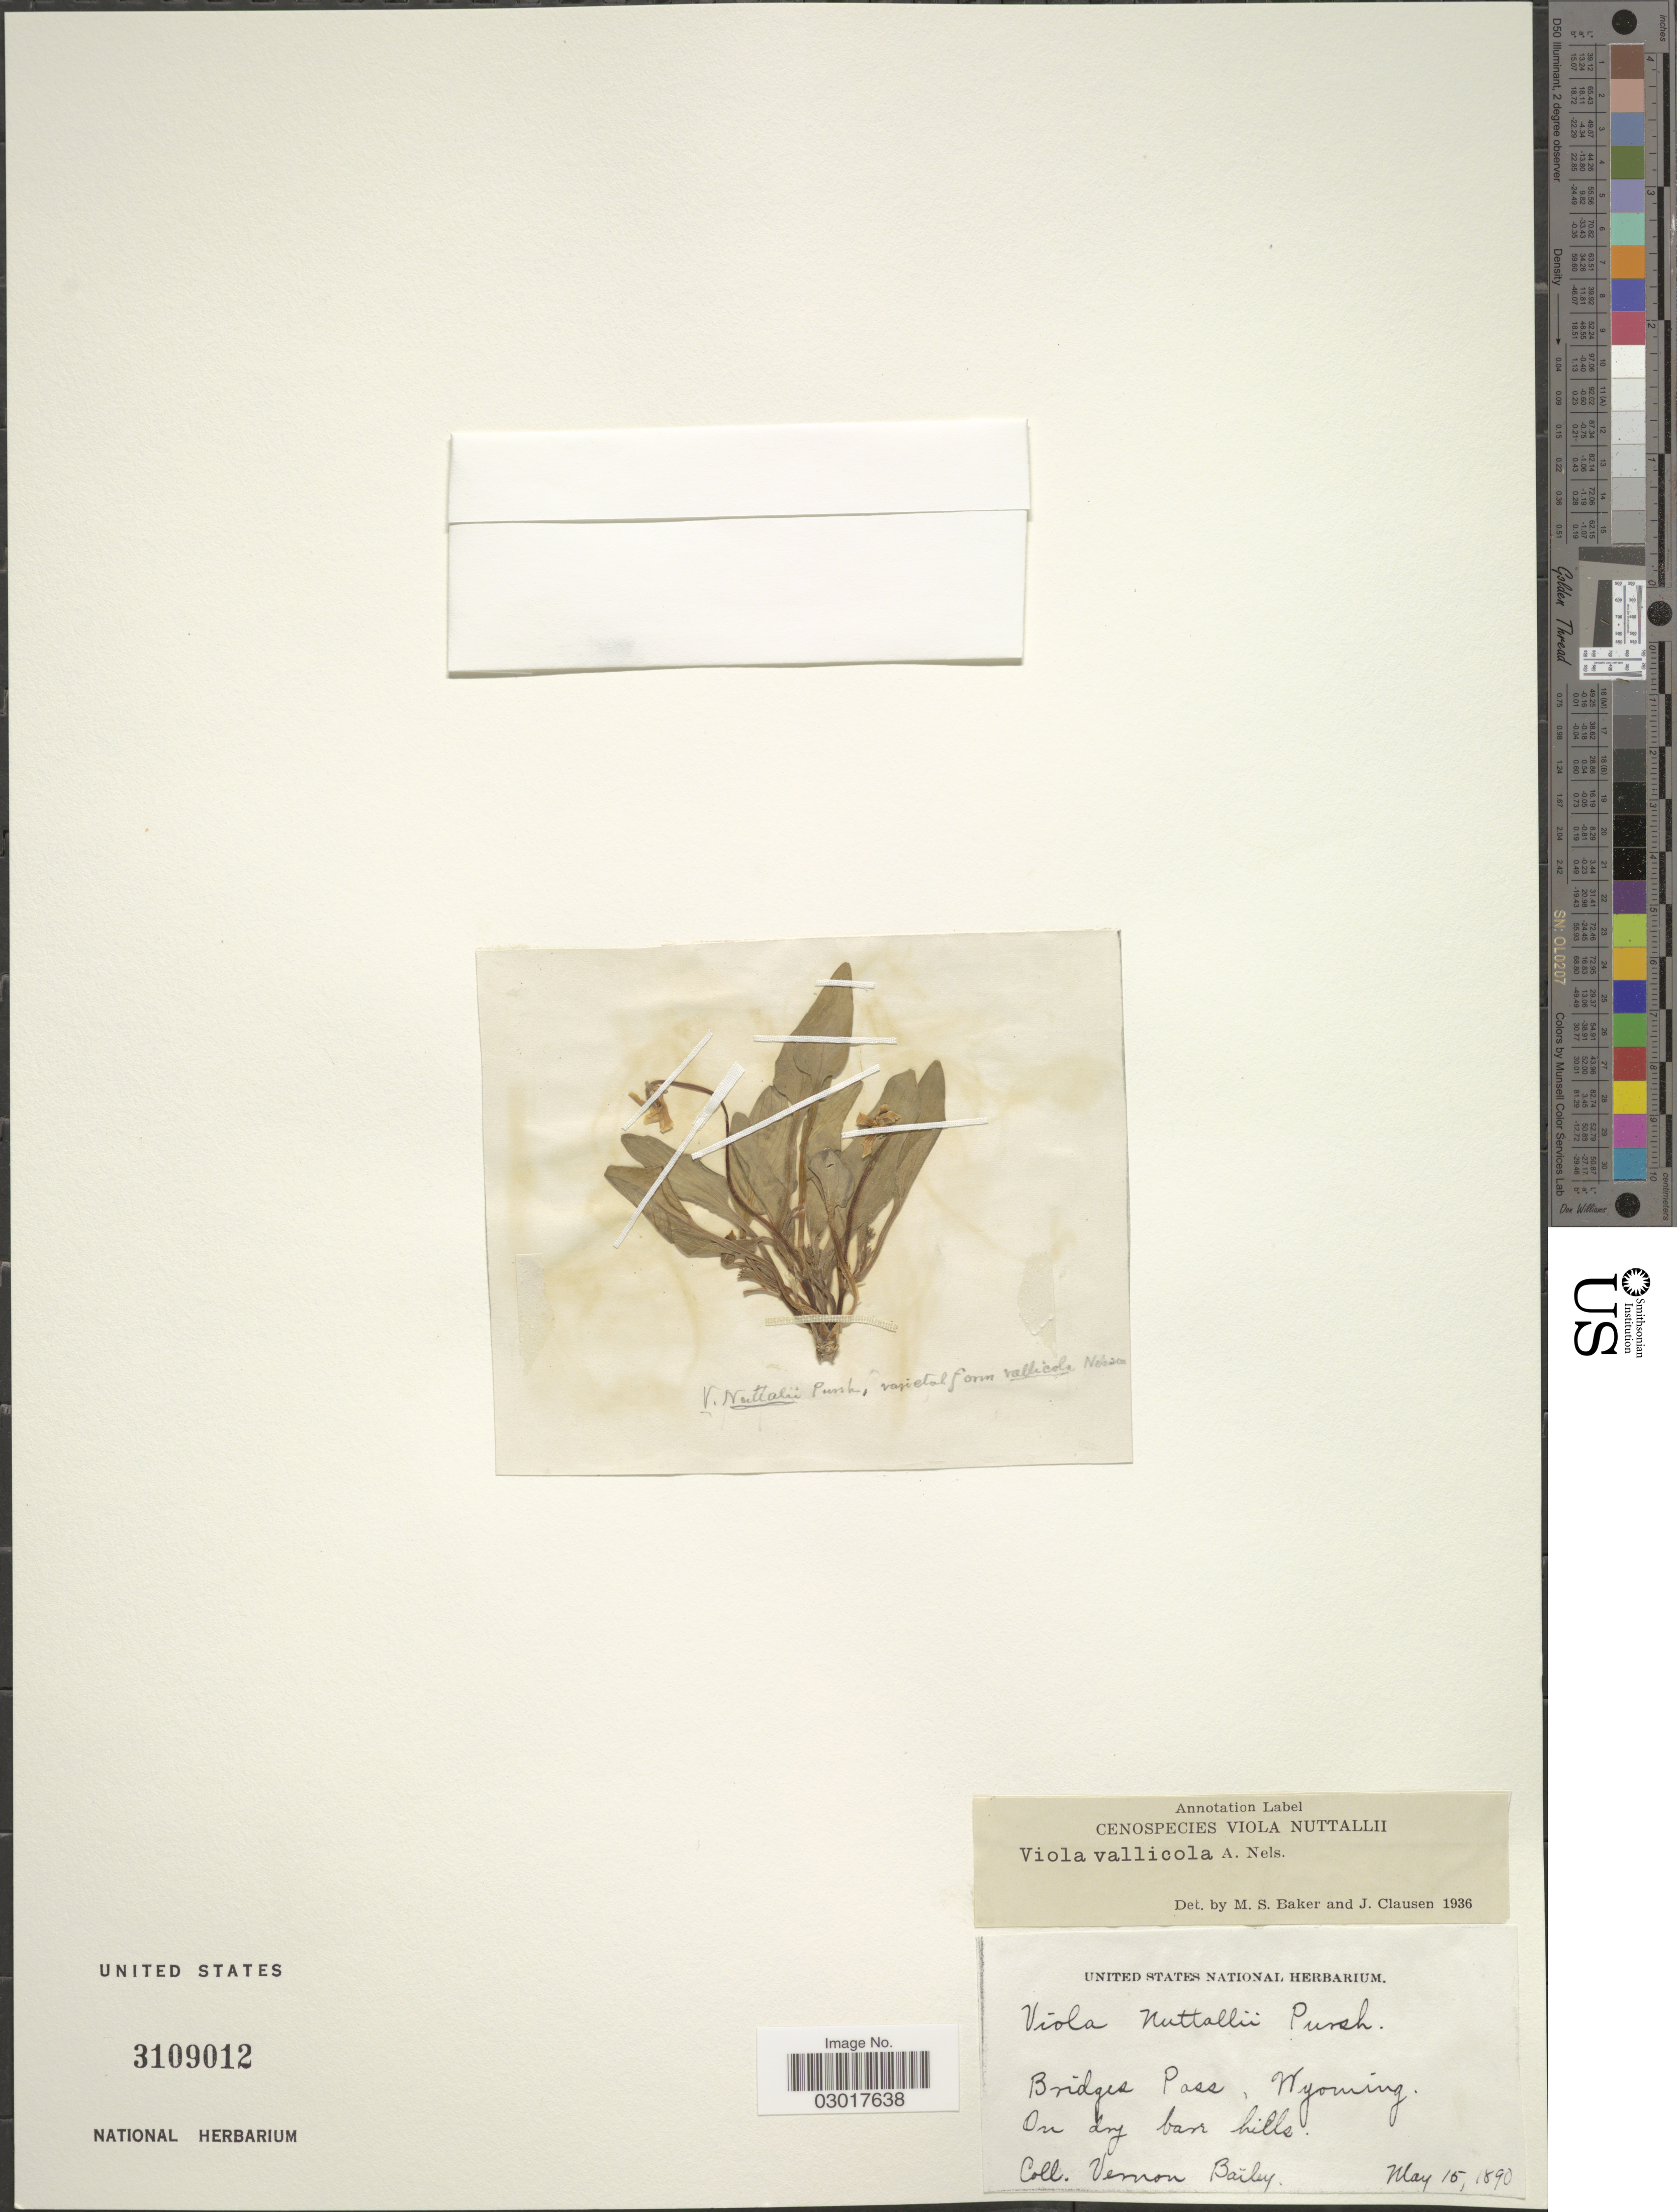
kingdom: Plantae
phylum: Tracheophyta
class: Magnoliopsida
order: Malpighiales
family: Violaceae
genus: Viola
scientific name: Viola vallicola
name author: A. Nelson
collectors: V. O. Bailey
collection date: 1890-05-15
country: United States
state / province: Wyoming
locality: Bridges Pass.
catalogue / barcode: US 3109012